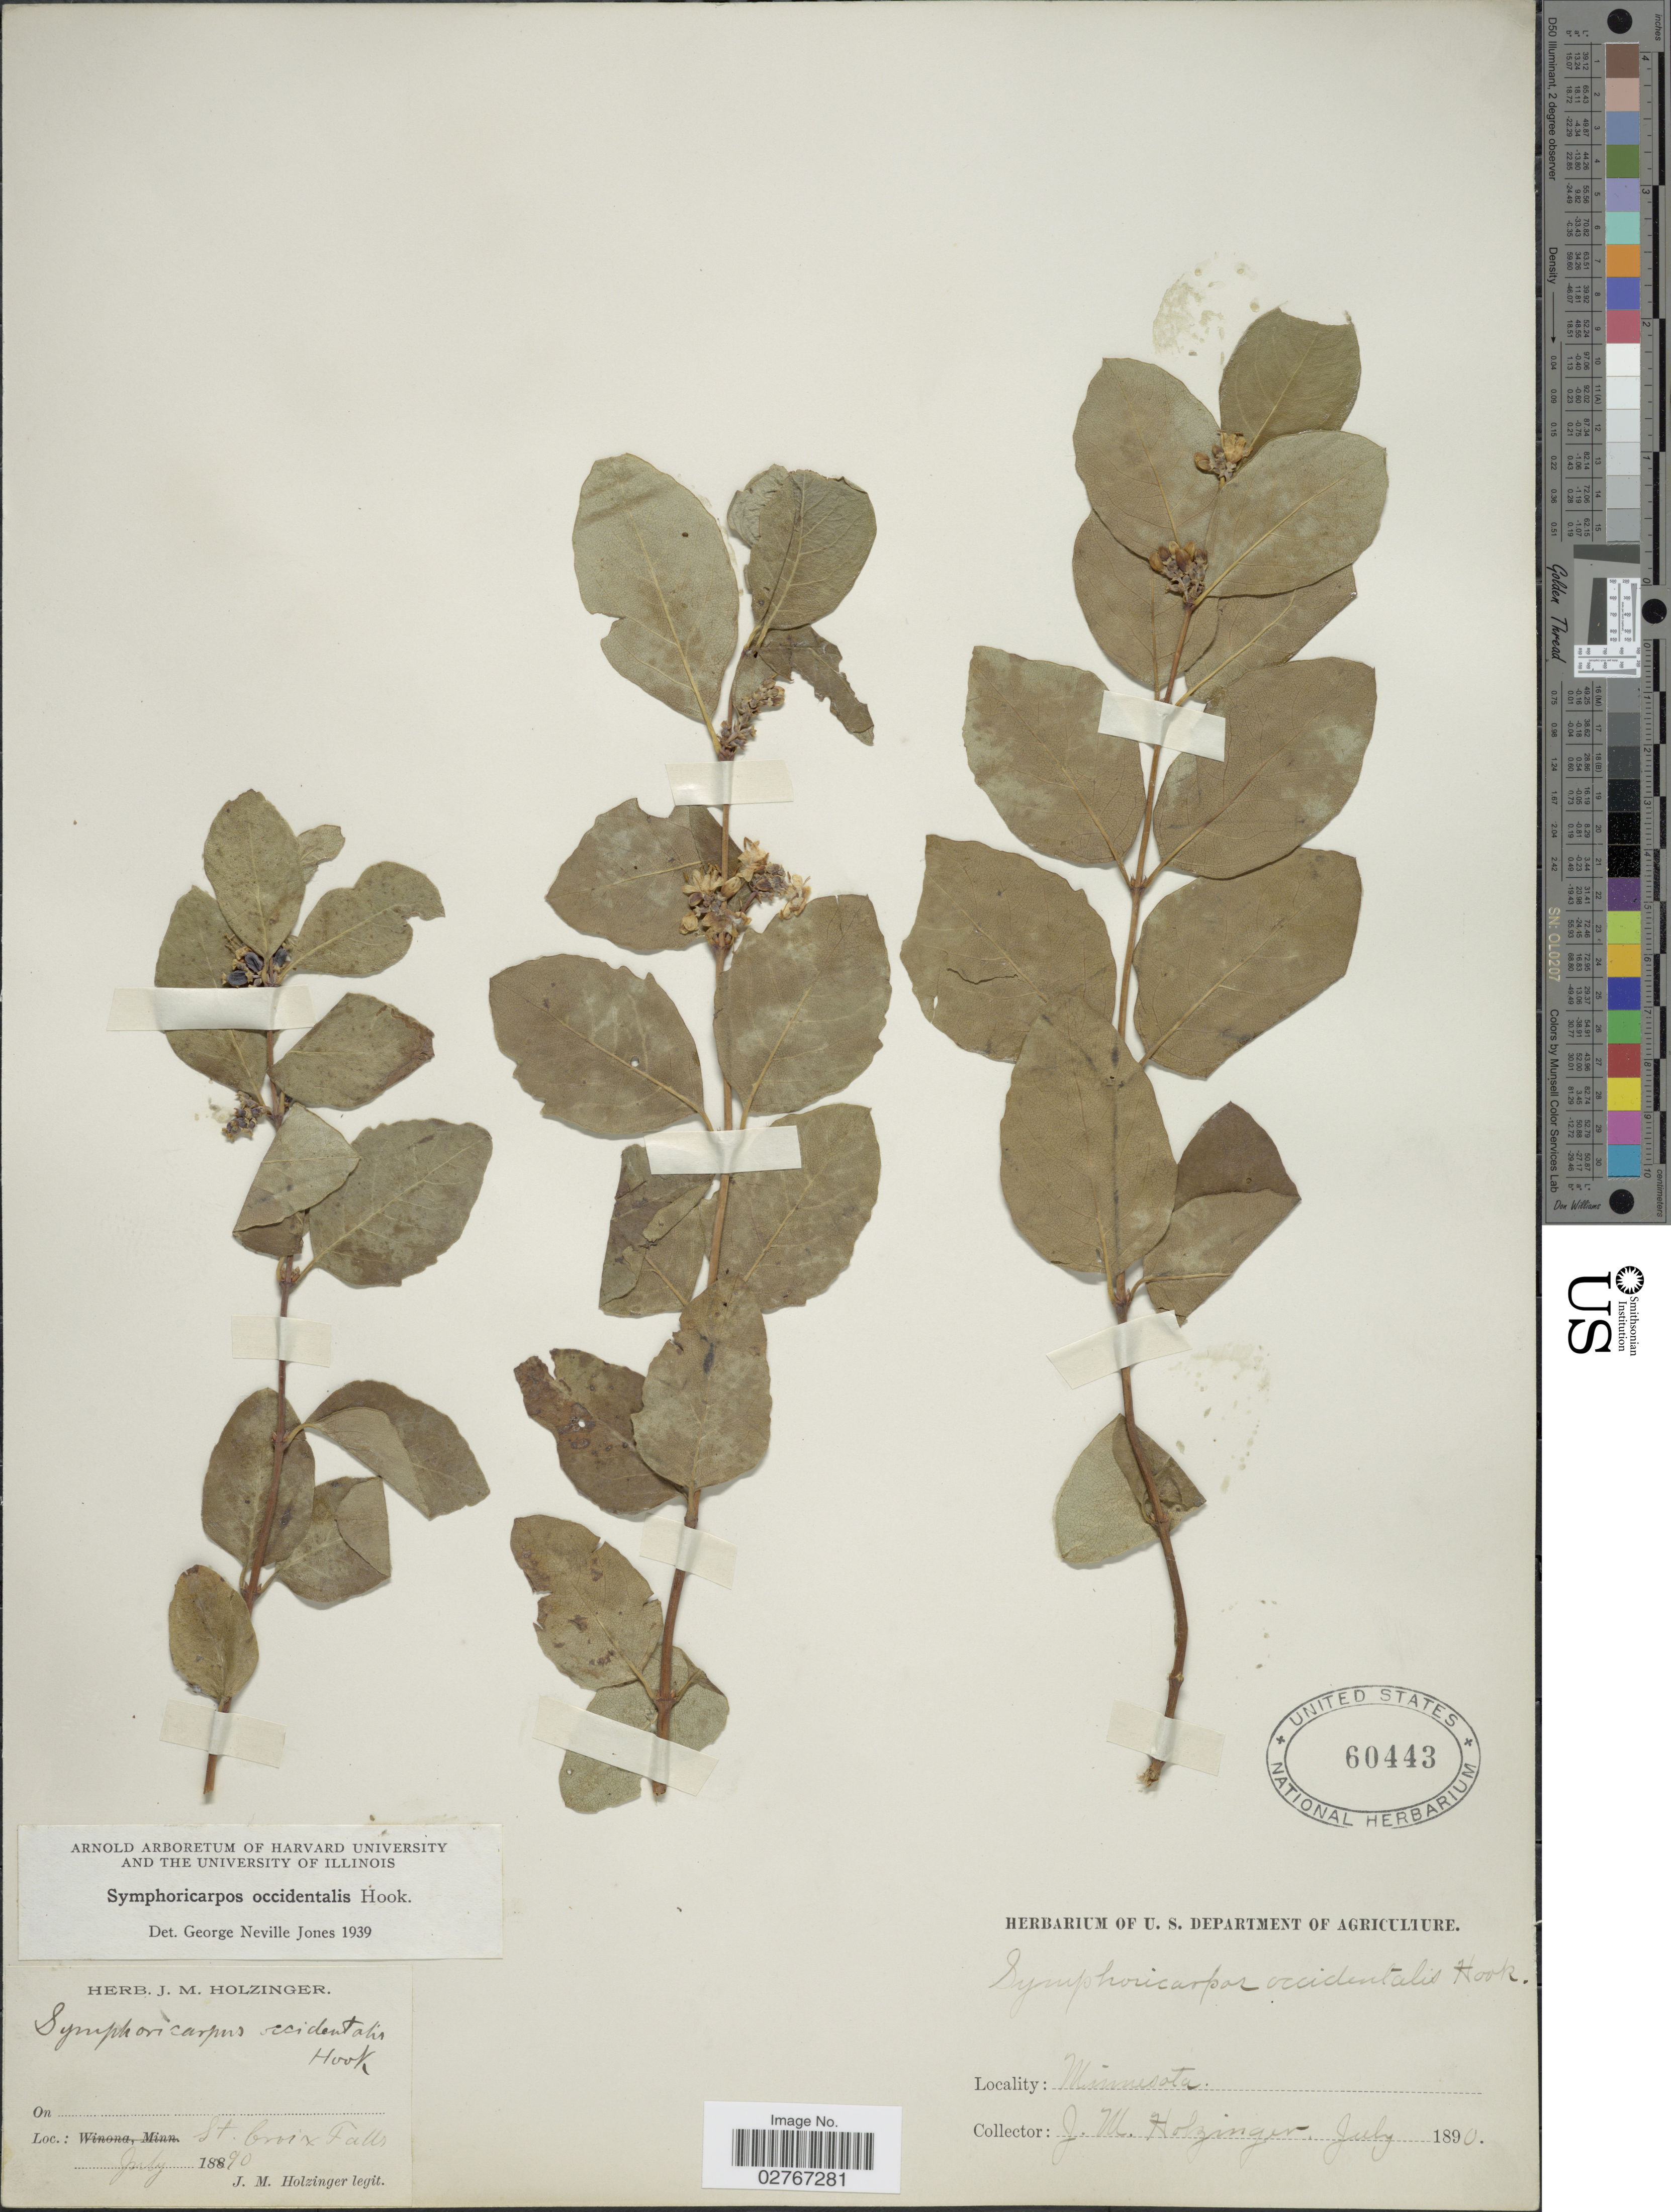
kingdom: Plantae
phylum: Tracheophyta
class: Magnoliopsida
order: Dipsacales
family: Caprifoliaceae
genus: Symphoricarpos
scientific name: Symphoricarpos occidentalis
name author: (R. Br.) Hook.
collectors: J. M. Holzinger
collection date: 1890-07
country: United States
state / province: Minnesota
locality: St. Croix Falls.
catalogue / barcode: US 60443